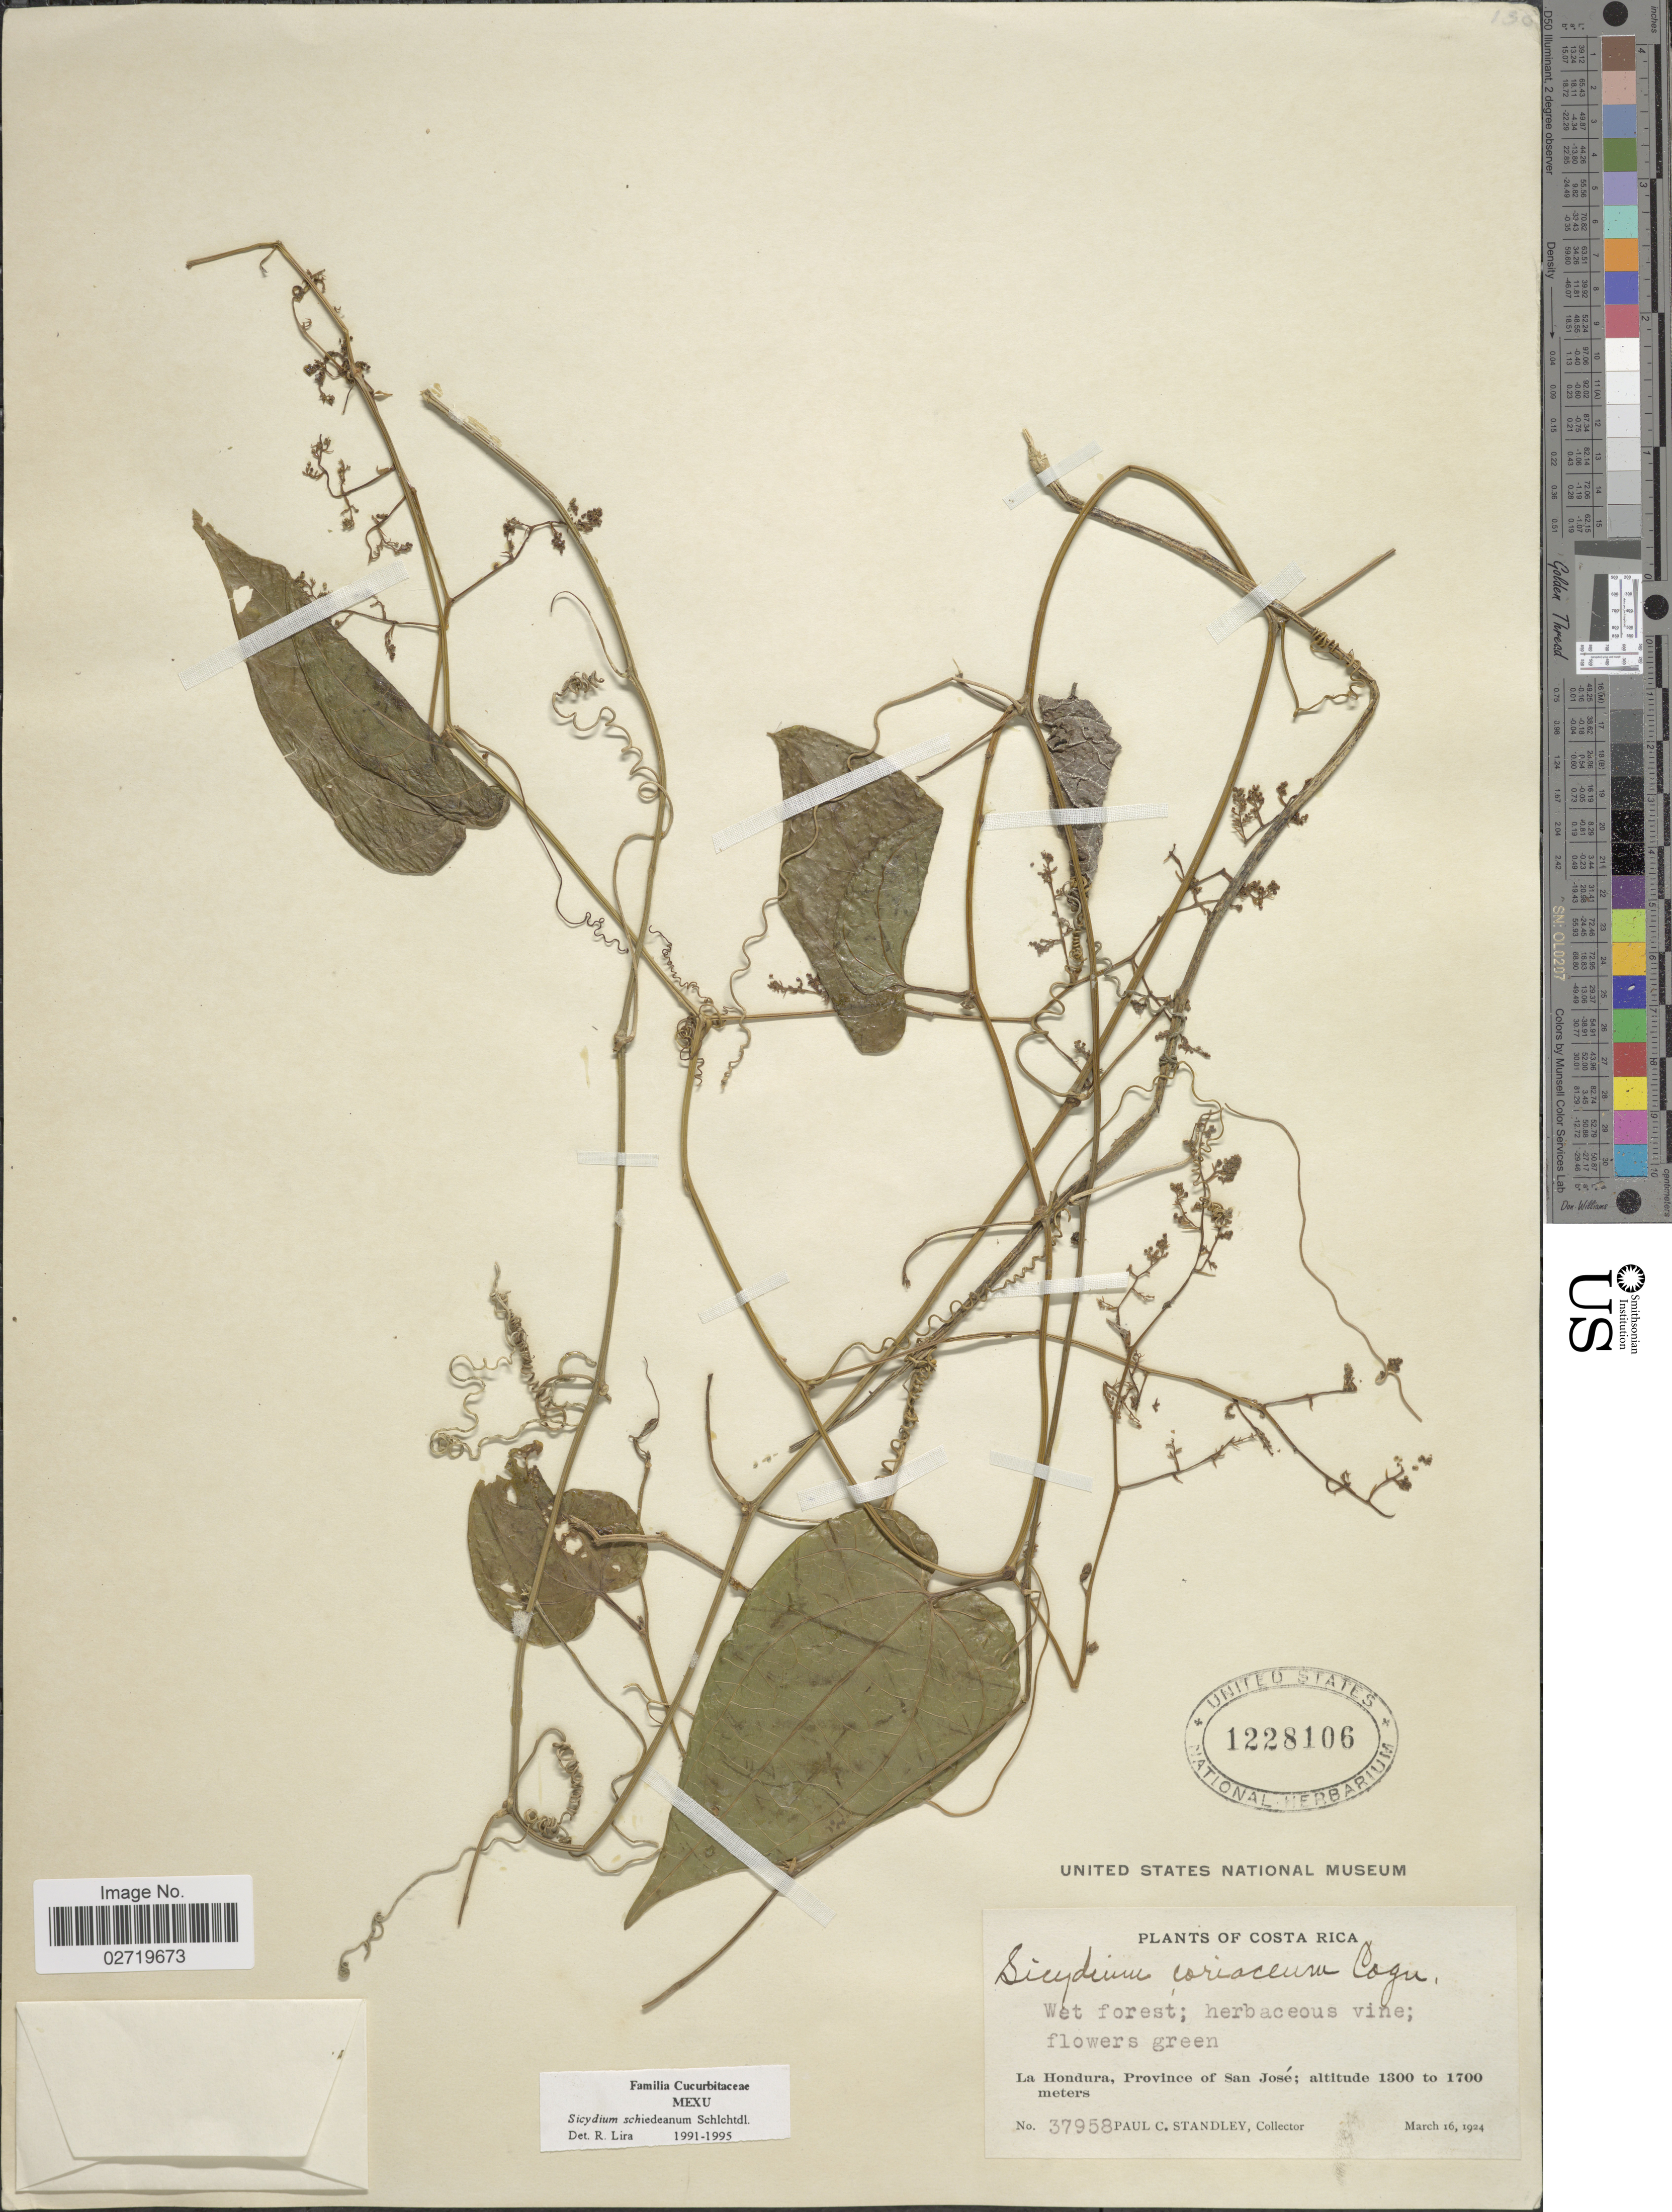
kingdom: Plantae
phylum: Tracheophyta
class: Magnoliopsida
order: Cucurbitales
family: Cucurbitaceae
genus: Sicydium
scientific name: Sicydium schiedeanum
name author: Schltdl.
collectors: P. C. Standley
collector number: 37958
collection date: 1924-03-16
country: Costa Rica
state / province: San José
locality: Wet forest, La Hondura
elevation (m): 1300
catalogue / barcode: US 1228106